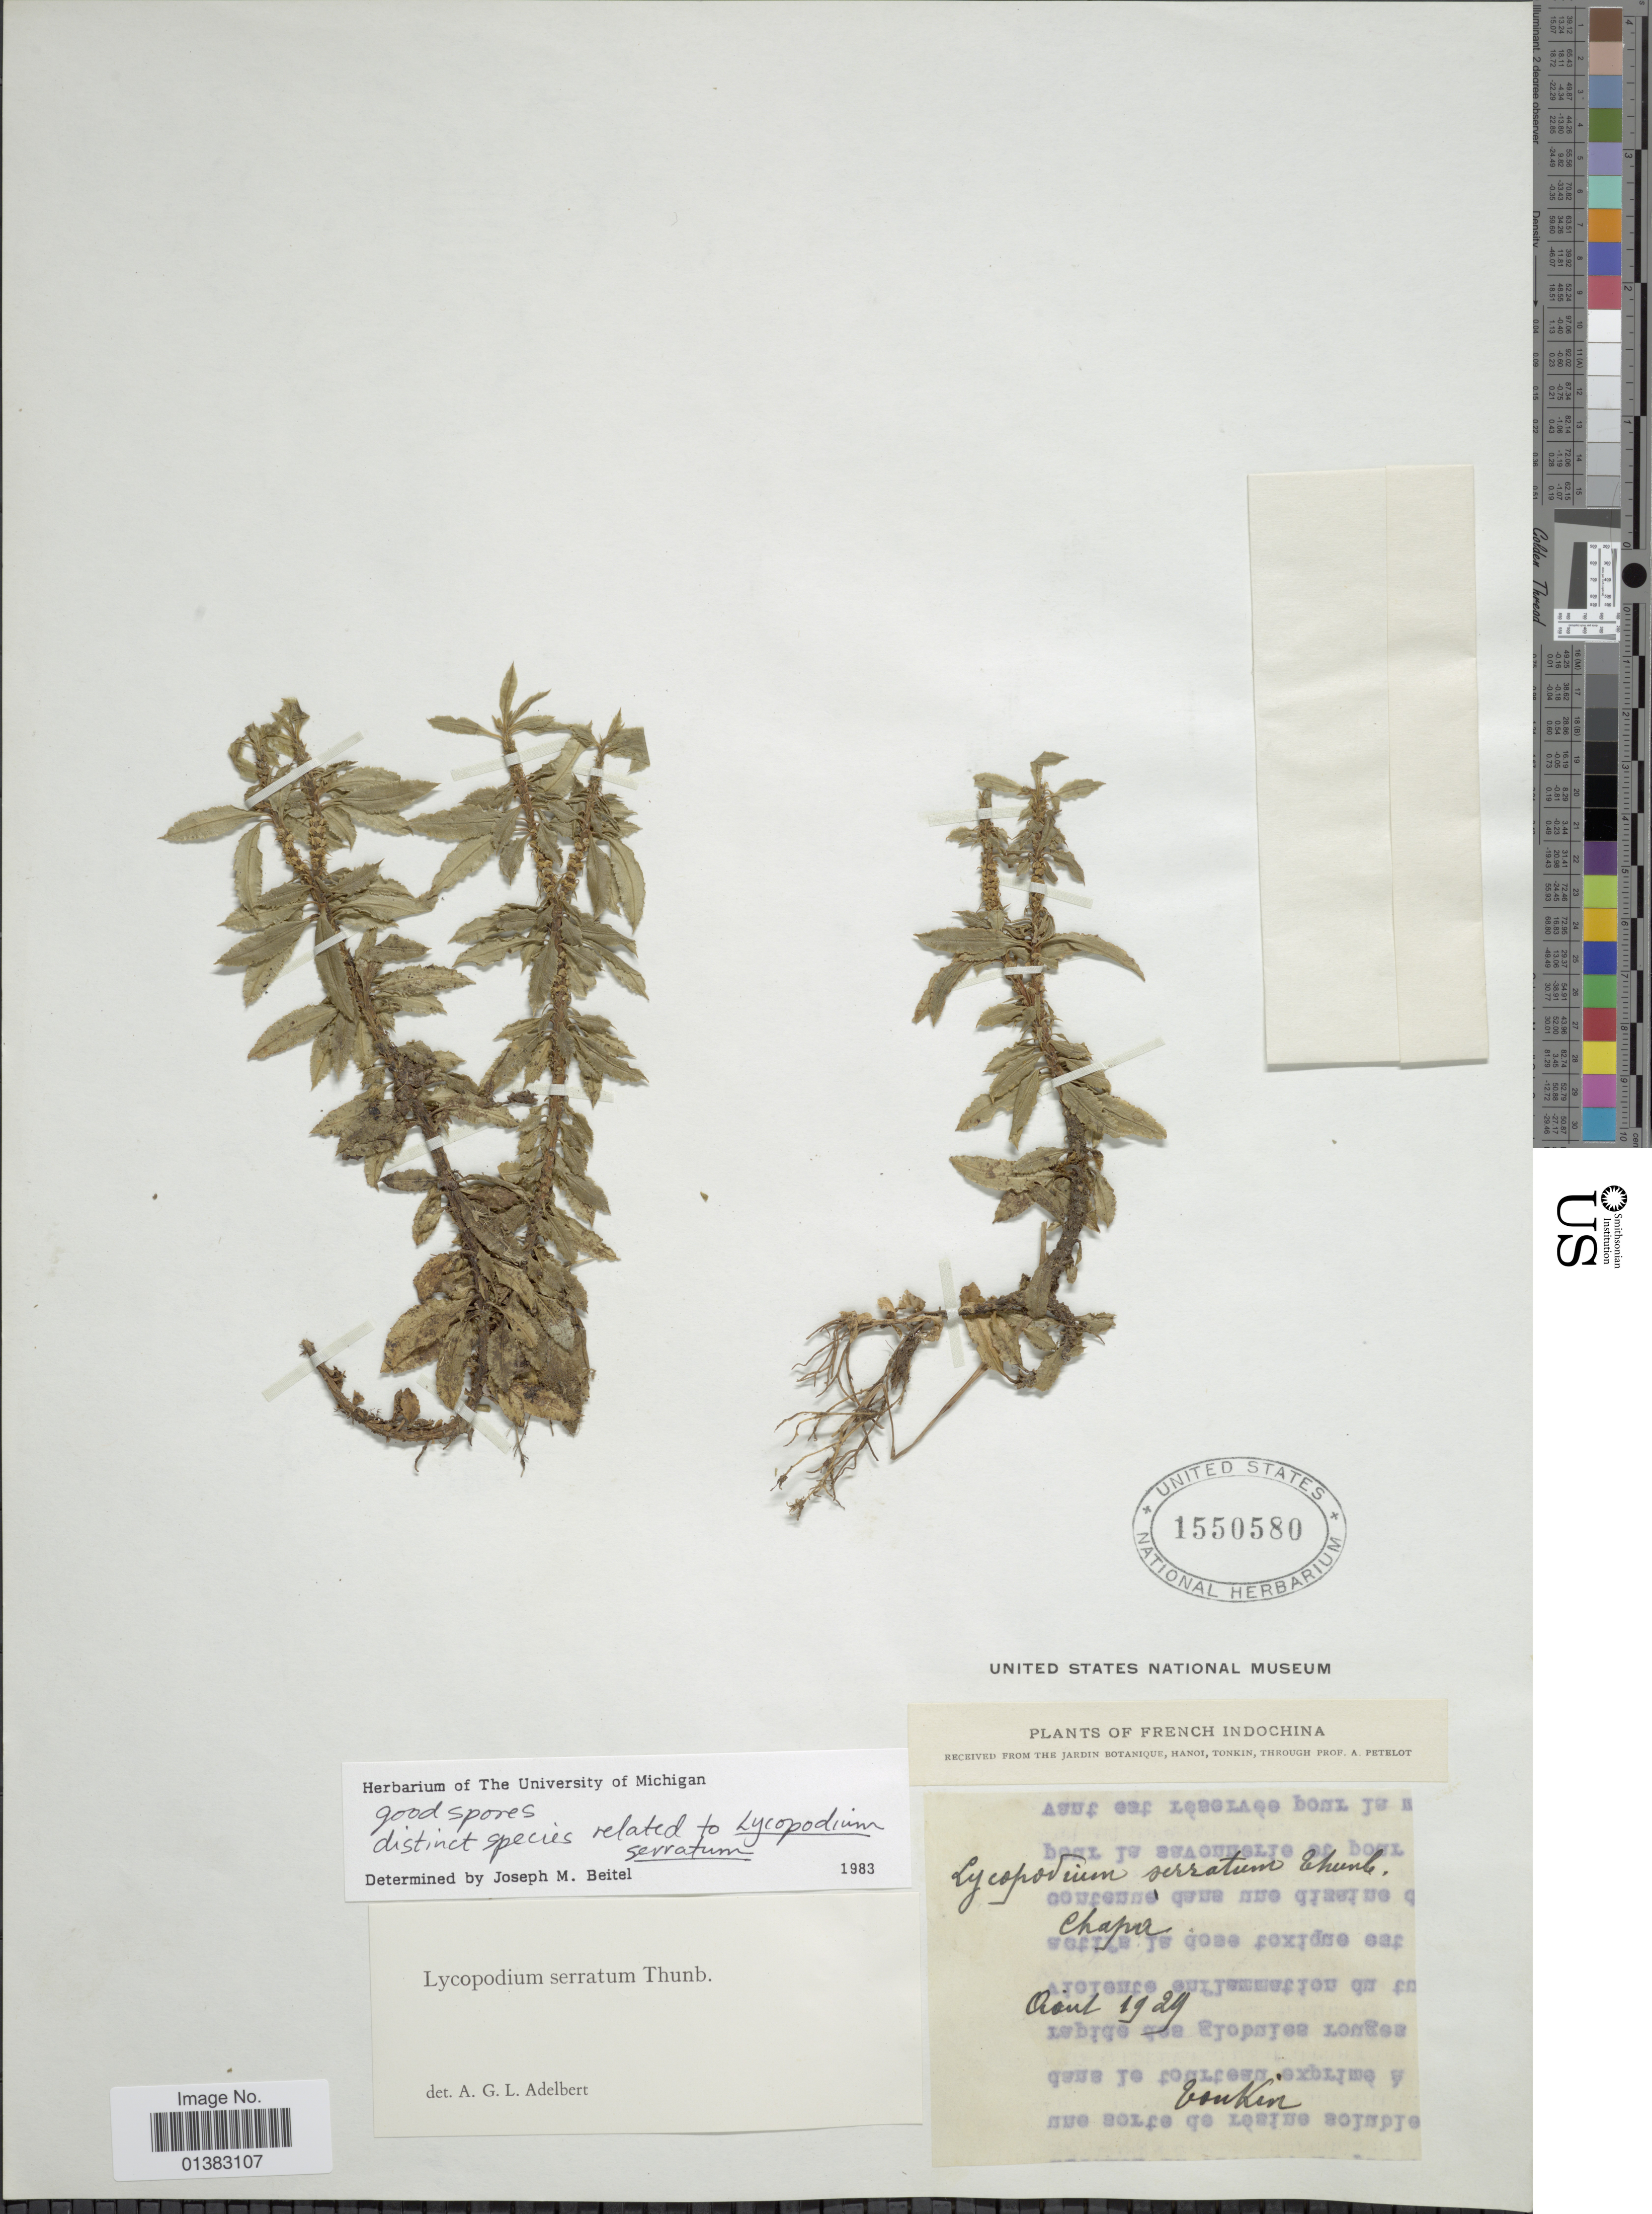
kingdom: Plantae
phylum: Tracheophyta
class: Lycopodiopsida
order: Lycopodiales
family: Lycopodiaceae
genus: Huperzia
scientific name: Huperzia sp.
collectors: A. Petelot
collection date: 1929-08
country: Vietnam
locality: Tonkin. Chapá, French Indochina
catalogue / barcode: US 1550580